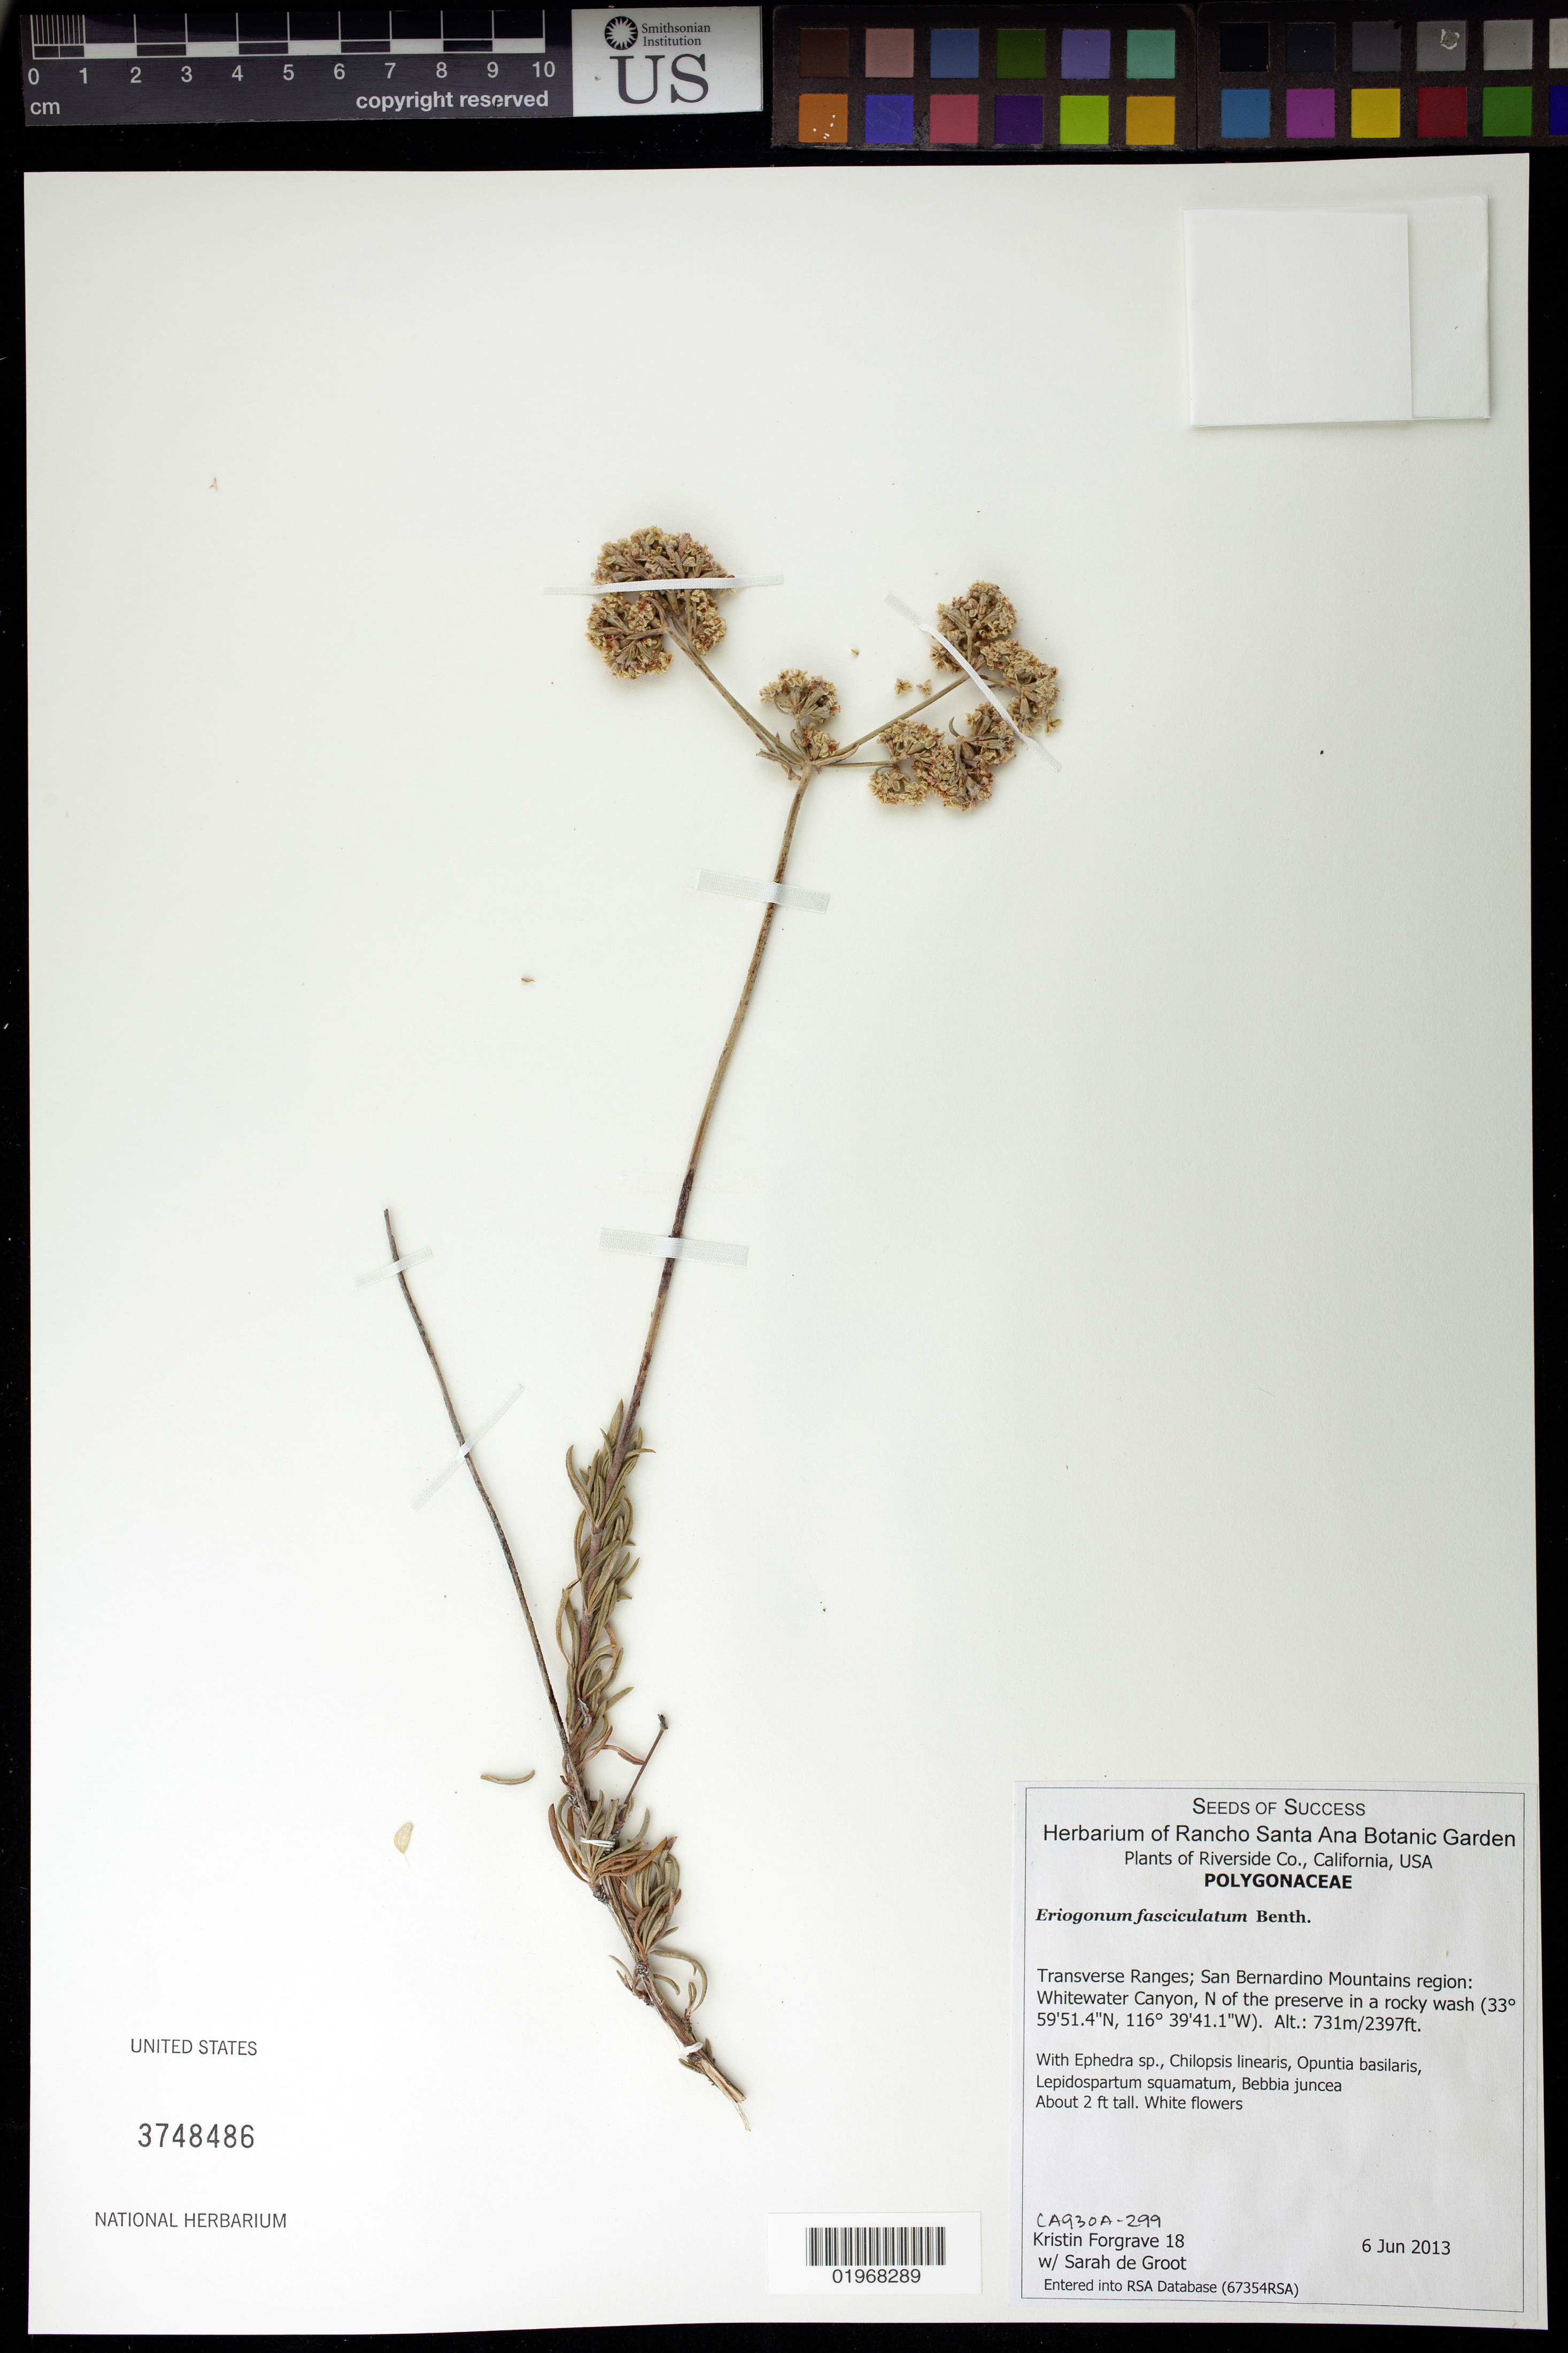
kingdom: Plantae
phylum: Tracheophyta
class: Magnoliopsida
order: Caryophyllales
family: Polygonaceae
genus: Eriogonum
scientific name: Eriogonum fasciculatum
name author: Benth.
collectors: K. Forgrave & S. De Groot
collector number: CA930A-299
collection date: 2013-06-06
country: United States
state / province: California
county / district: San Bernardino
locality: San Bernardino Mtns region: Whitewater Canyon, N of the preserve in a rocky wash.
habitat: With Chilopsis linearis, Opuntia basilaris, Bebbia juncea, ect.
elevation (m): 731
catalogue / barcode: US 3748486